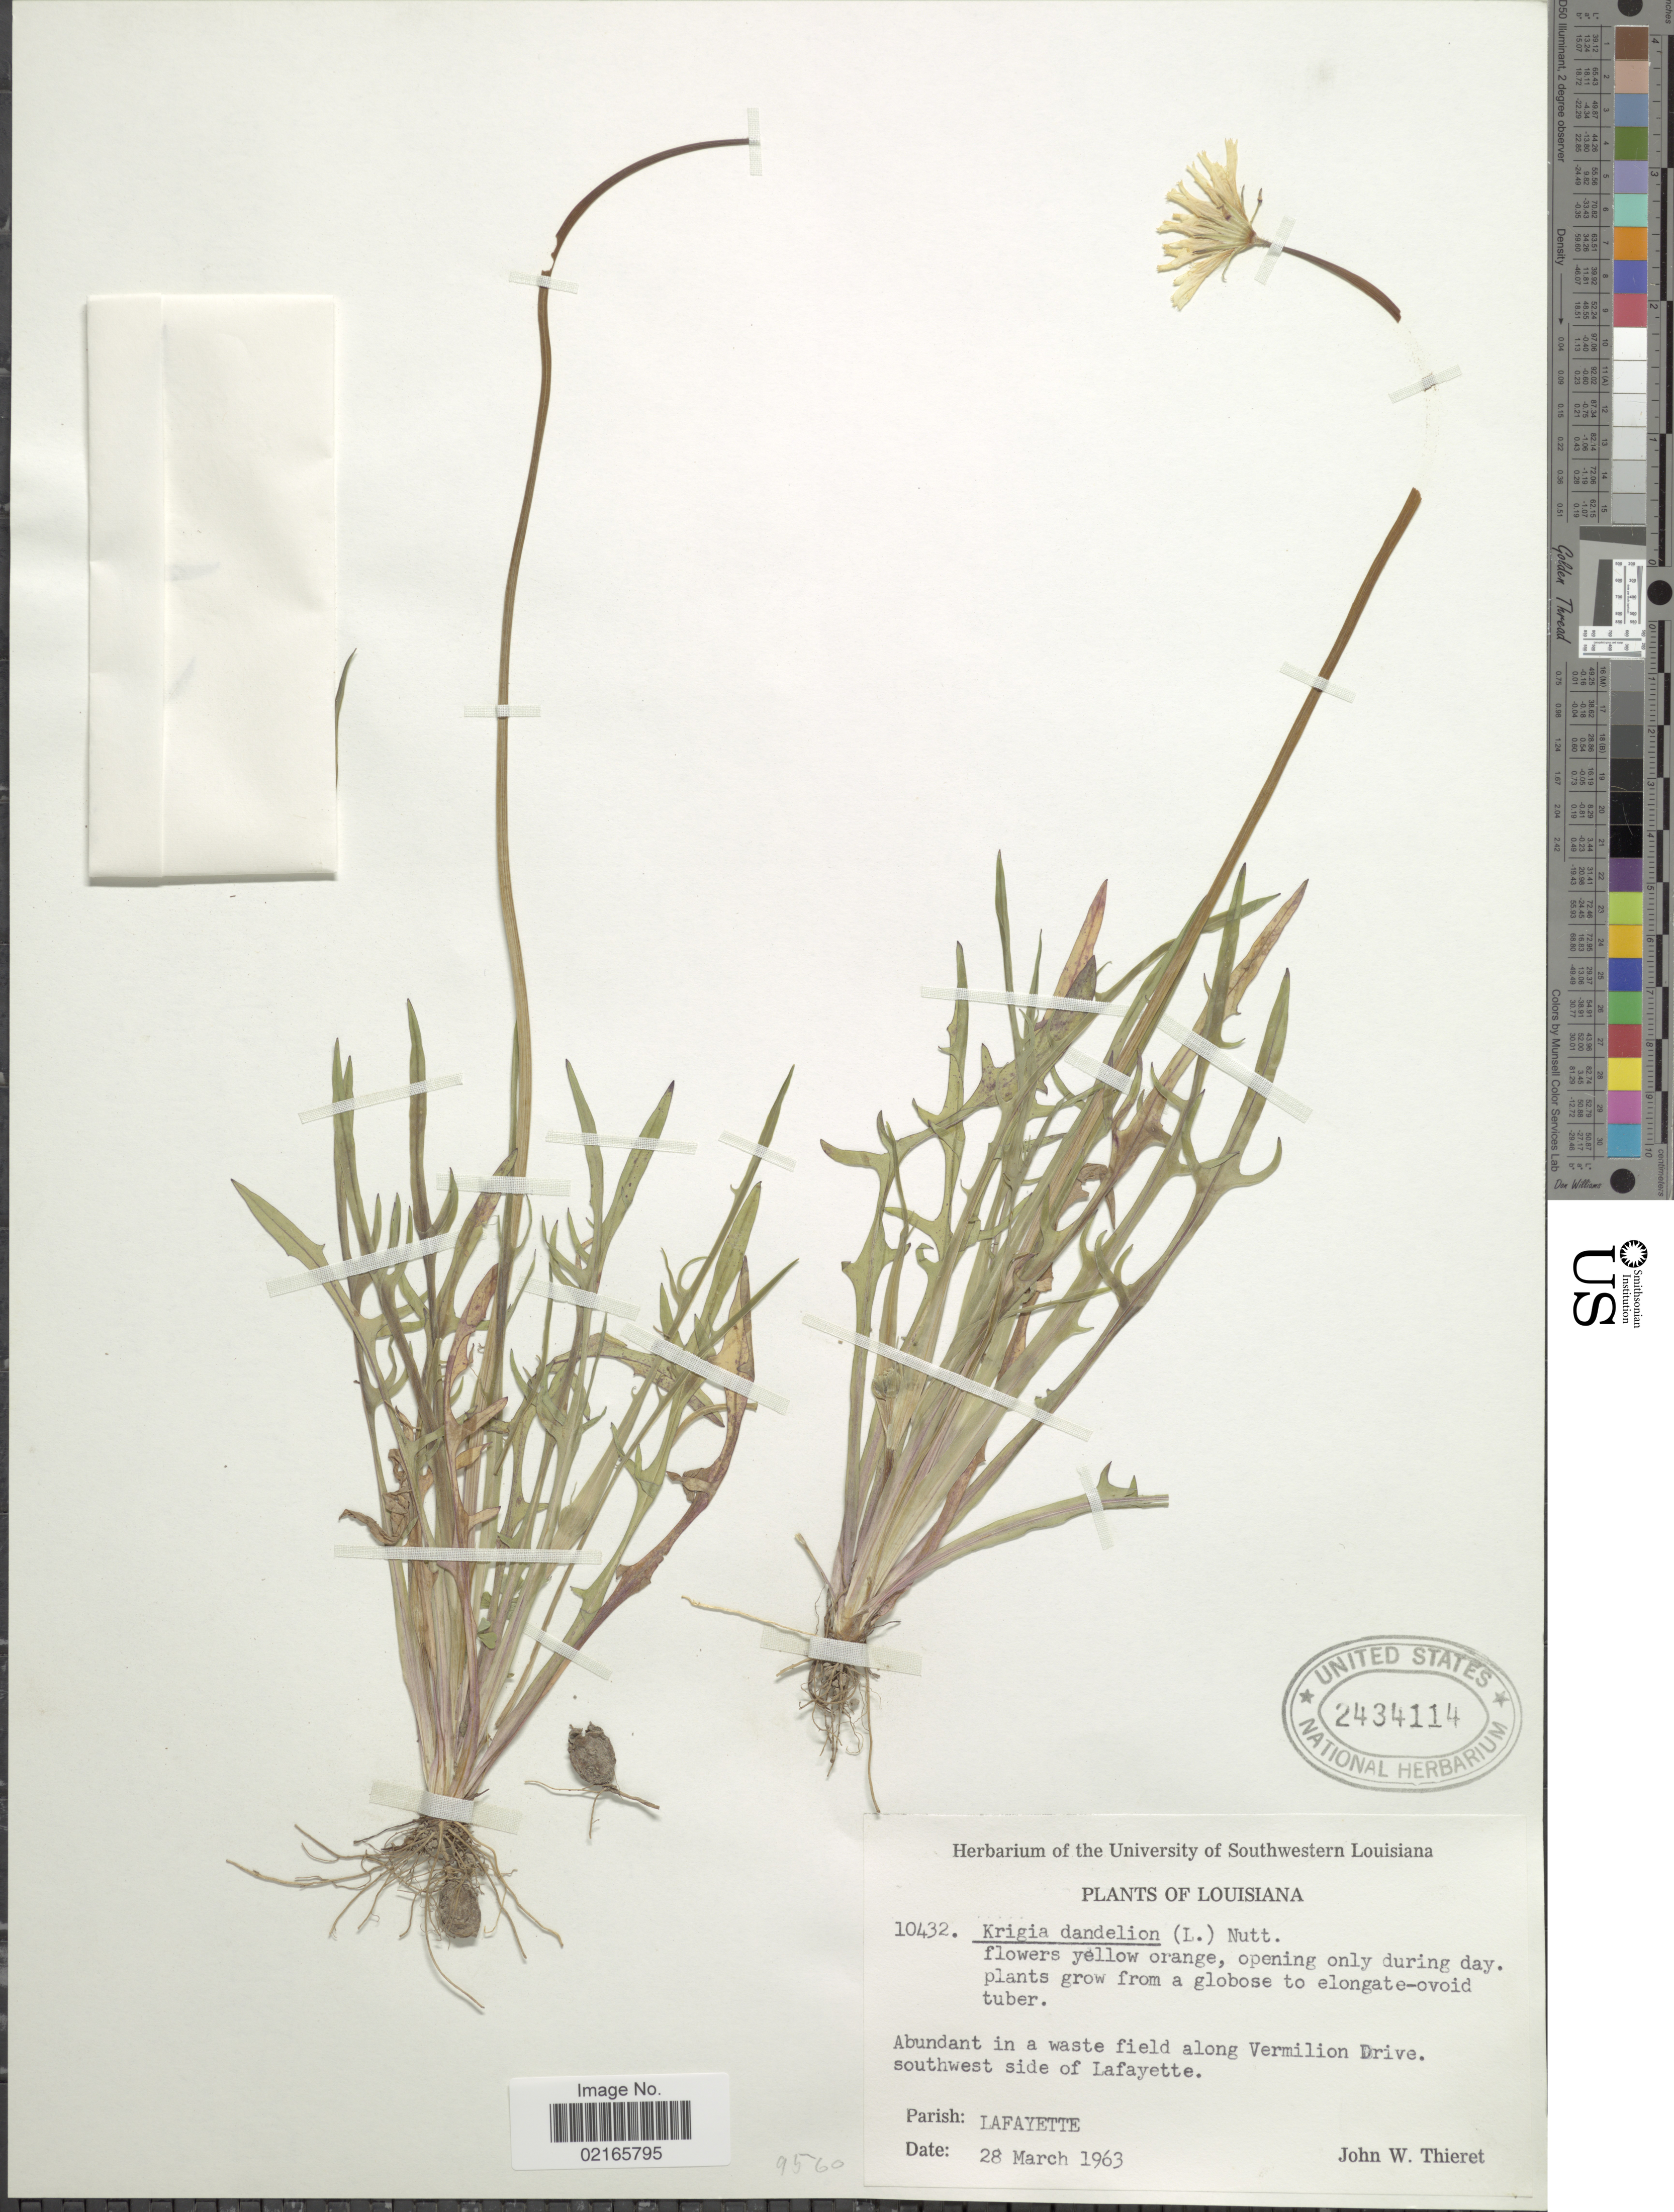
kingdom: Plantae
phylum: Tracheophyta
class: Magnoliopsida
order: Asterales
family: Asteraceae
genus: Krigia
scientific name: Krigia dandelion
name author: (L.) Nutt.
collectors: J. W. Thieret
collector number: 10432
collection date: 1963-03-28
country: United States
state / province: Louisiana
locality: Abundant in a waste field along Vermilion Drive, southwest side of Lafayette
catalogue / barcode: US 2434114